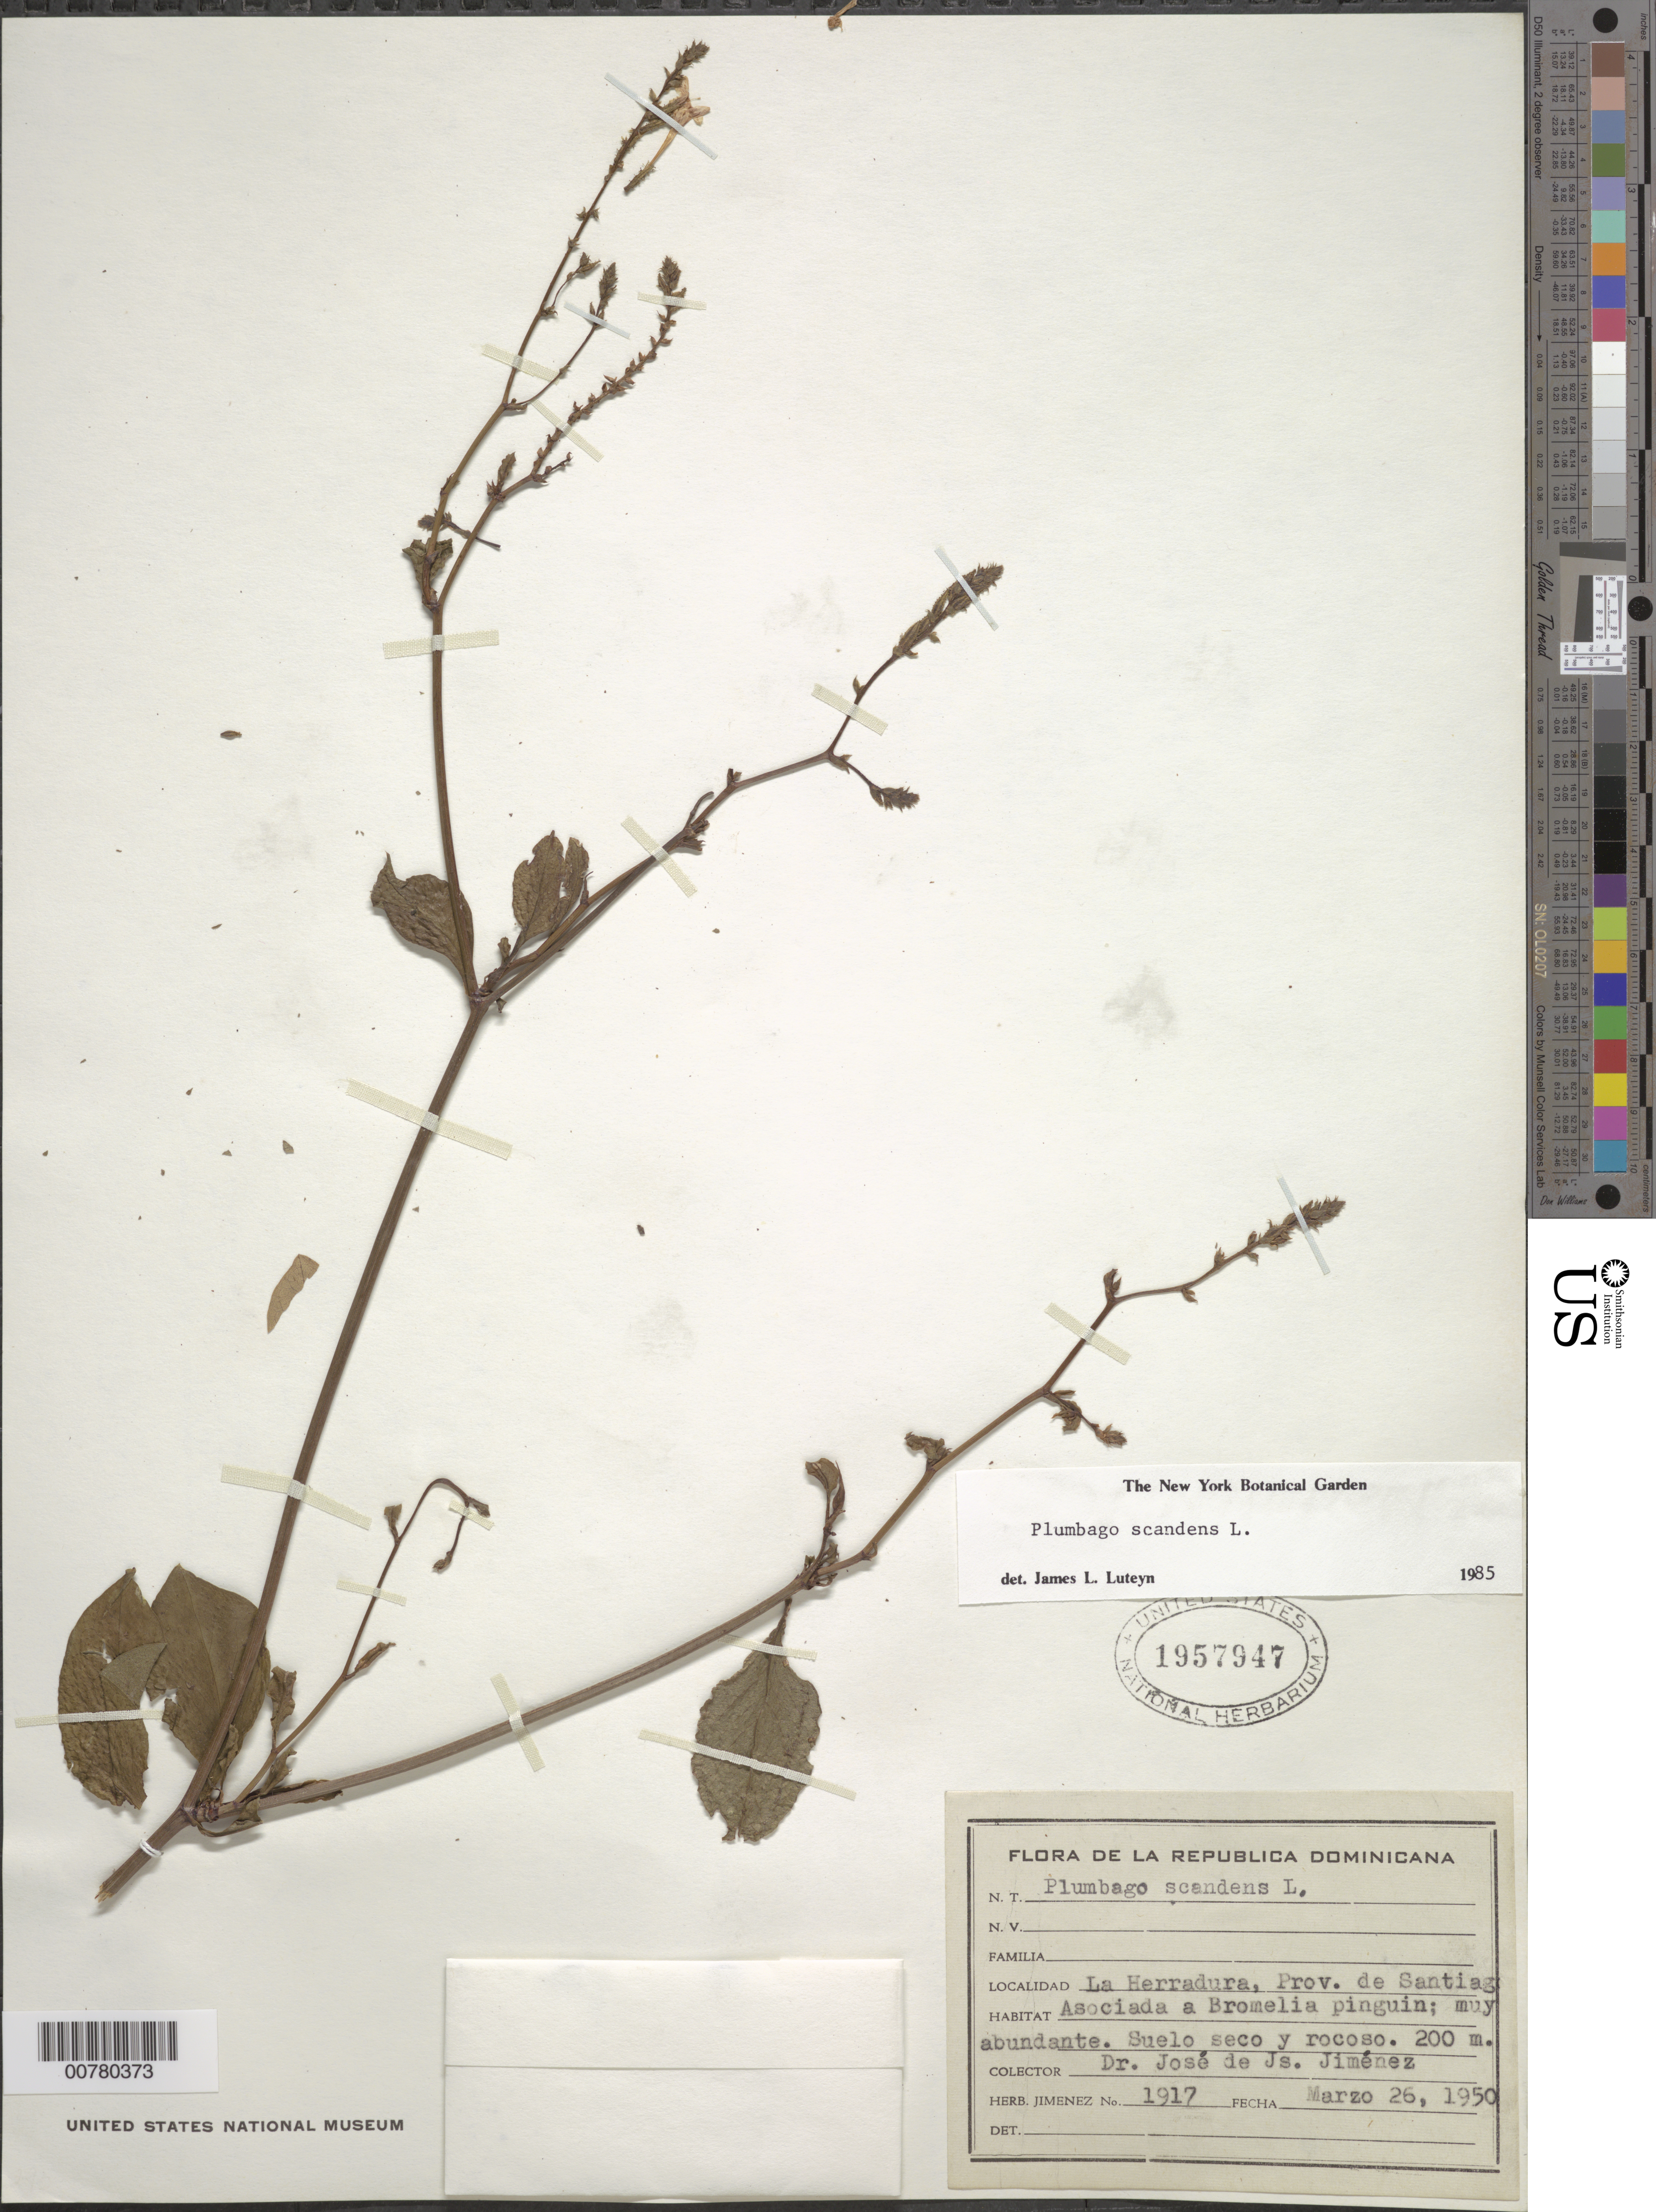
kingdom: Plantae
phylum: Tracheophyta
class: Magnoliopsida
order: Caryophyllales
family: Plumbaginaceae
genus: Plumbago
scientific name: Plumbago scandens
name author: L.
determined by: Luteyn, J. L.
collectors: J. J. Jiménez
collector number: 1917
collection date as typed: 26 Mar 1950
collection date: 1950-03-26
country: Dominican Republic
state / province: Santiago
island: Hispaniola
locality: La Herradura.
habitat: Arid and rocky soil.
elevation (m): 200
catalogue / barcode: US 1957947